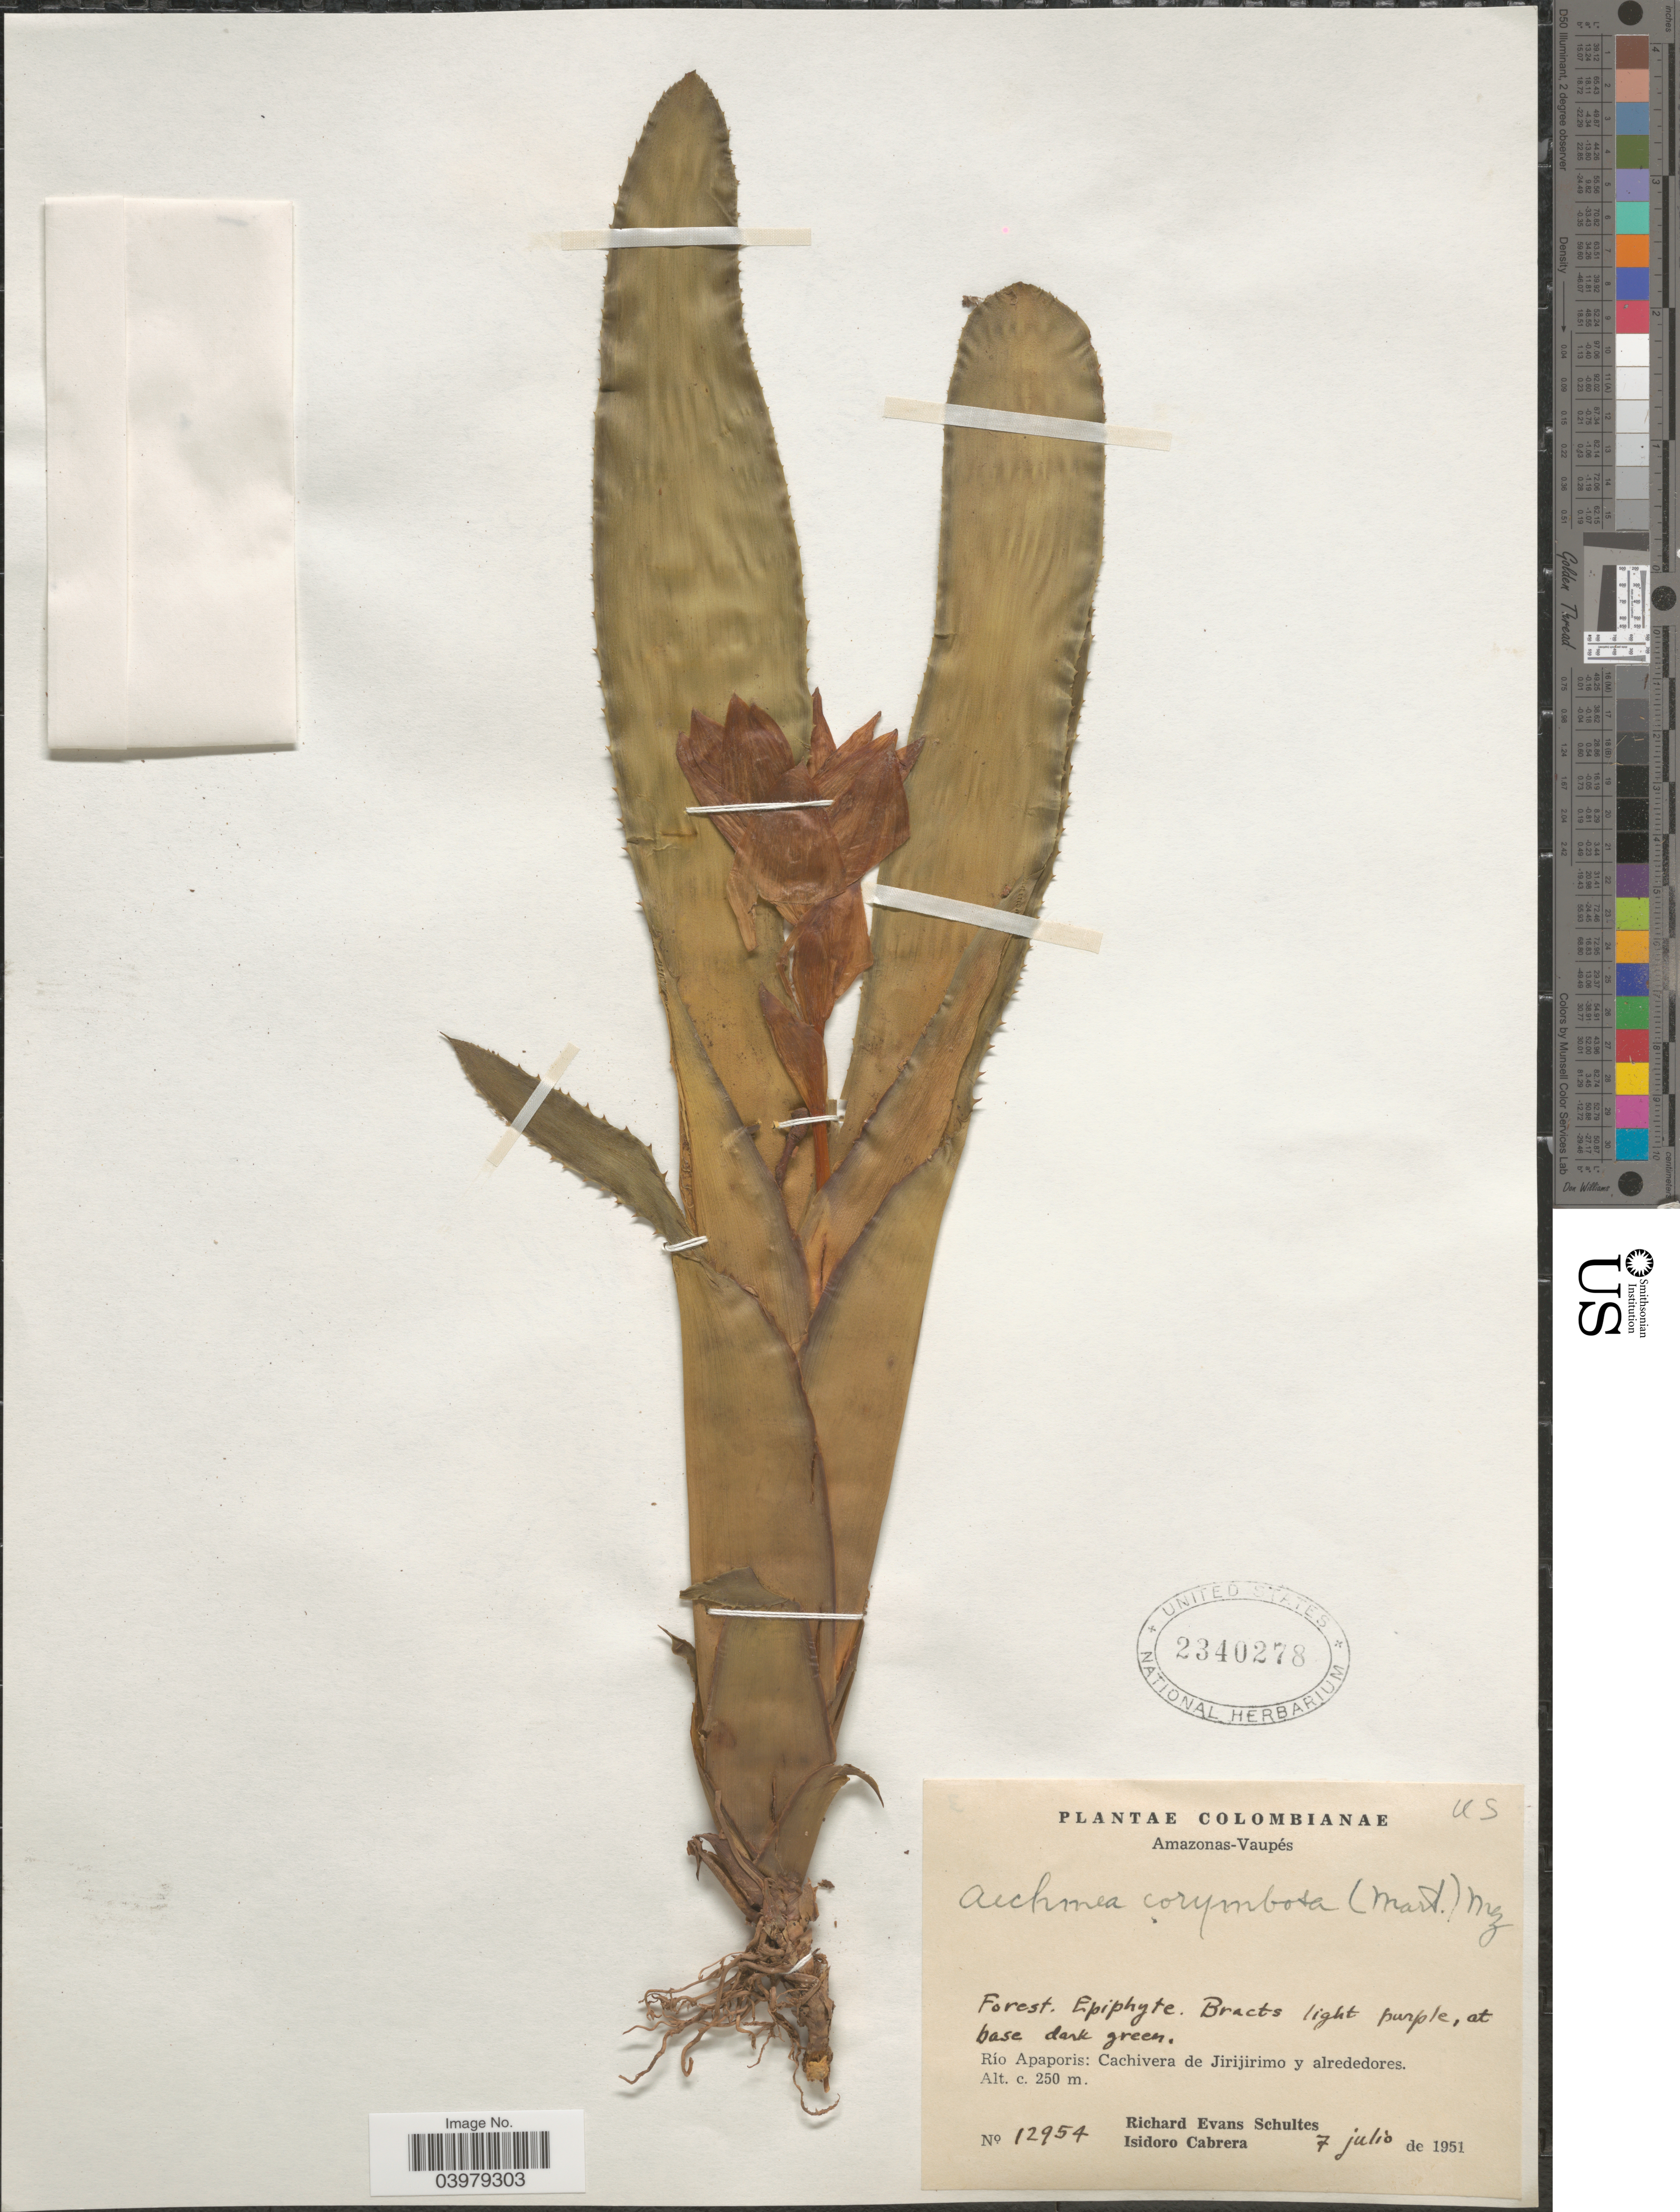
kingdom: Plantae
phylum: Tracheophyta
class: Liliopsida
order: Poales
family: Bromeliaceae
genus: Aechmea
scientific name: Aechmea corymbosa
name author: (Mart. ex Schult. f.) Mez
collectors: R. E. Schultes & I. Cabrera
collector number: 12954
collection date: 1951-07-07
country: Colombia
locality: Amazonas-Vaupés. Río Apaporis: Cachivera de Jirijirimo y alrededores.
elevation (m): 250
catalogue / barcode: US 2340278